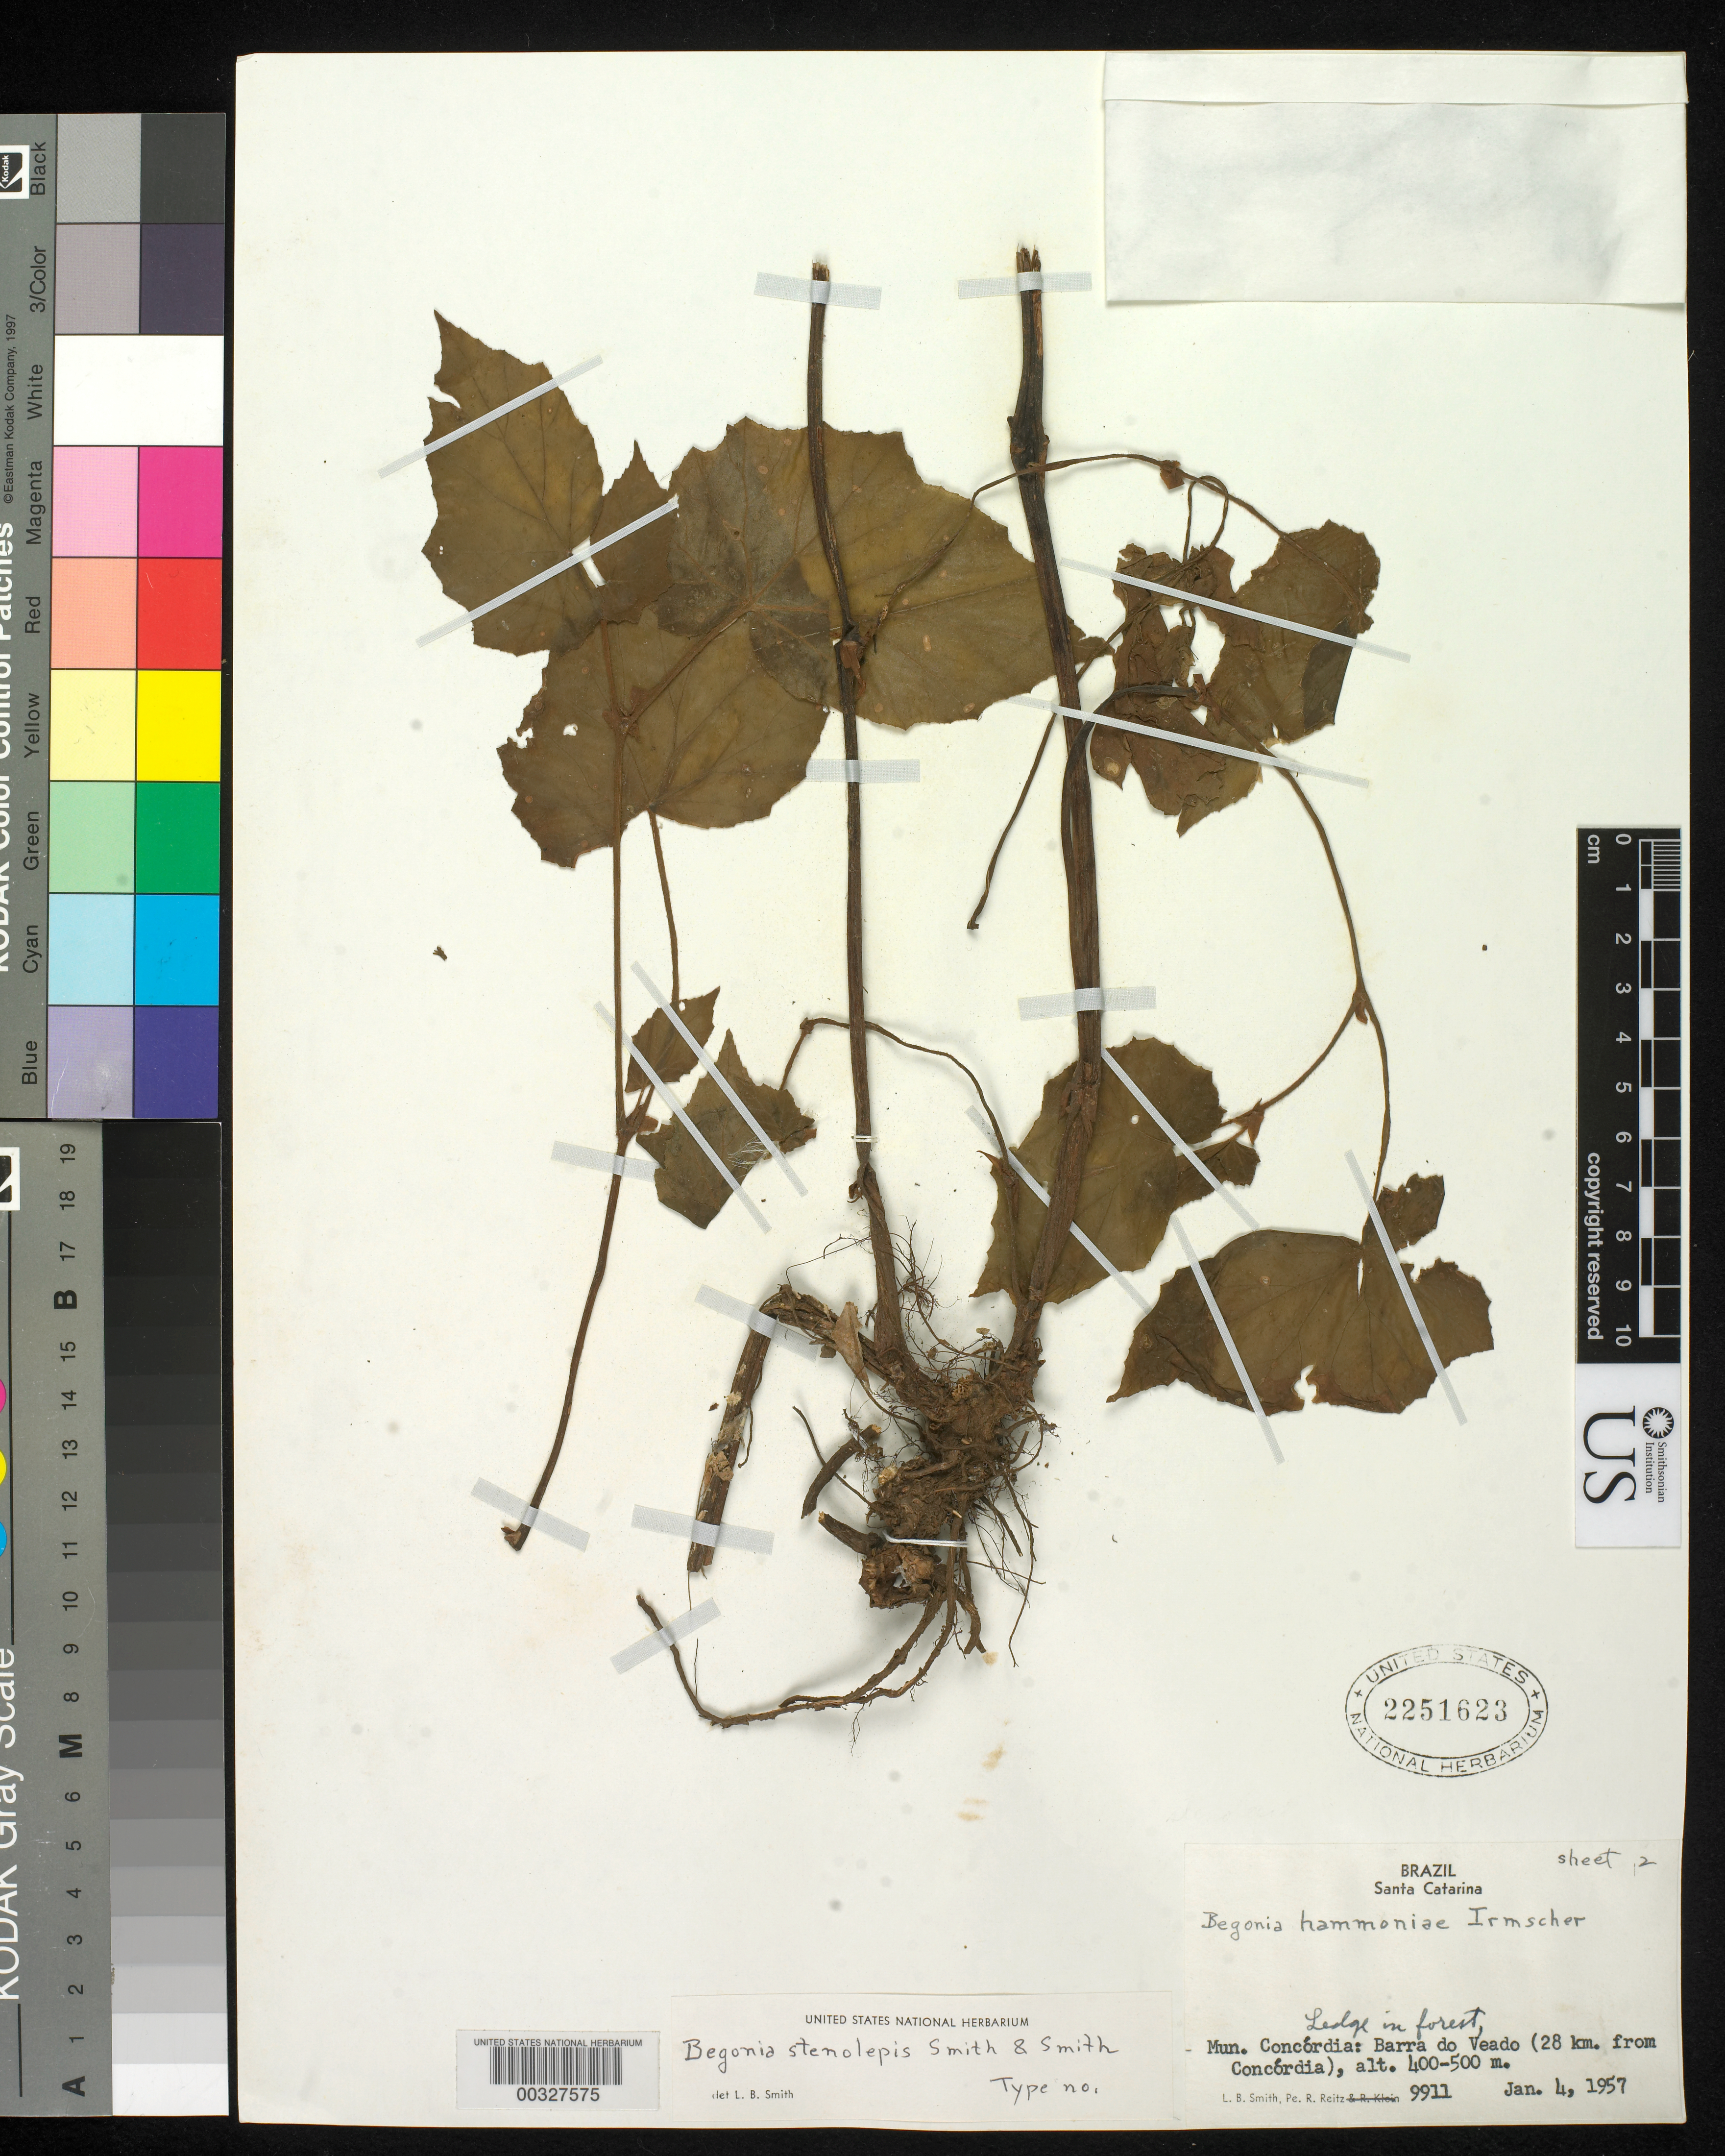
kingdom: Plantae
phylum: Tracheophyta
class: Magnoliopsida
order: Cucurbitales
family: Begoniaceae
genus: Begonia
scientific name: Begonia stenolepis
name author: L.B. Sm.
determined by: Smith, Lyman B., (US), NMNH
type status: Isotype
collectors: L. Smith & R. Reitz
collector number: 9911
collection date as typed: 04 Jan 1957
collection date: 1957-01-04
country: Brazil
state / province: Santa Catarina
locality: Mun. Concórdia: Barro do Veado (28 km. from Concórdia)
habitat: Ledge in forest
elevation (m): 400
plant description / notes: Holotype mounted on 2 sheets? "Sheet 1" (USNH 2251622) annotated by L.B. Smith as "holotype", "Sheet 2" (USNH 2251623) annotated by L.B. Smith as "Type no."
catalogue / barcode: US 2251623